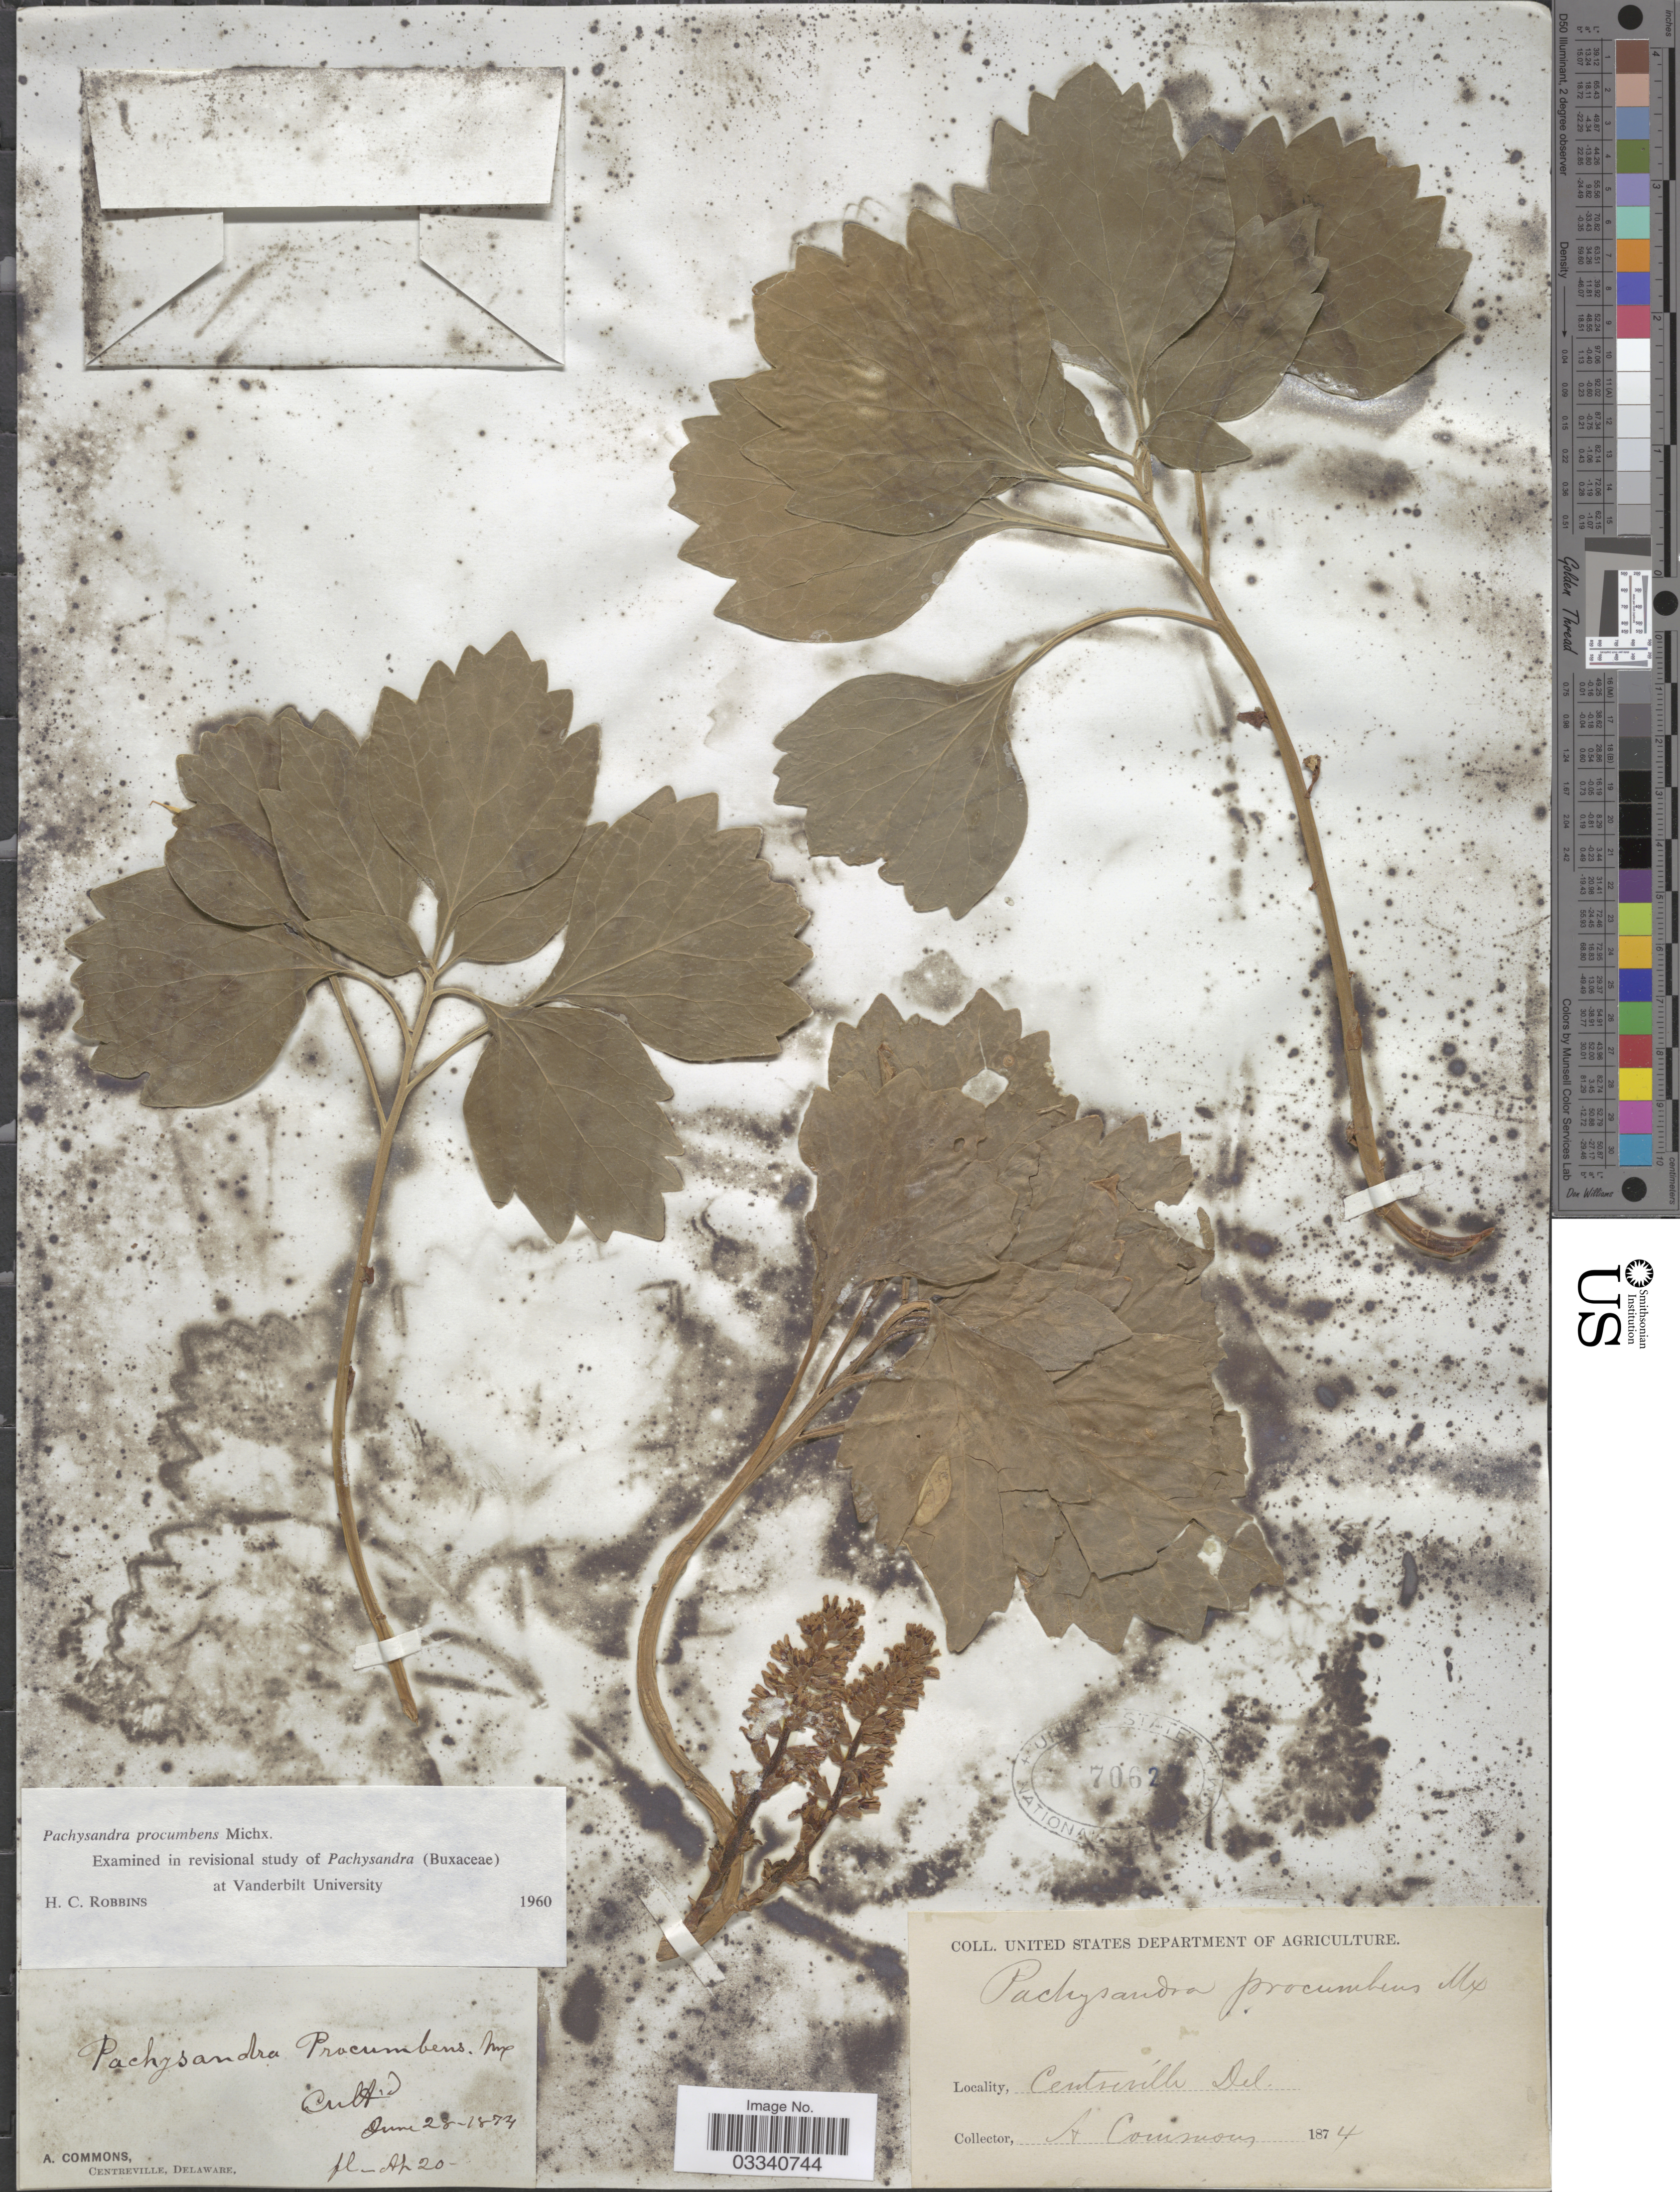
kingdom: Plantae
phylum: Tracheophyta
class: Magnoliopsida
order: Buxales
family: Buxaceae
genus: Pachysandra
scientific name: Pachysandra procumbens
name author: Michx.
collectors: A. Commons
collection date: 1874-06-28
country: United States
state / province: Delaware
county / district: New Castle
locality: Centreville.